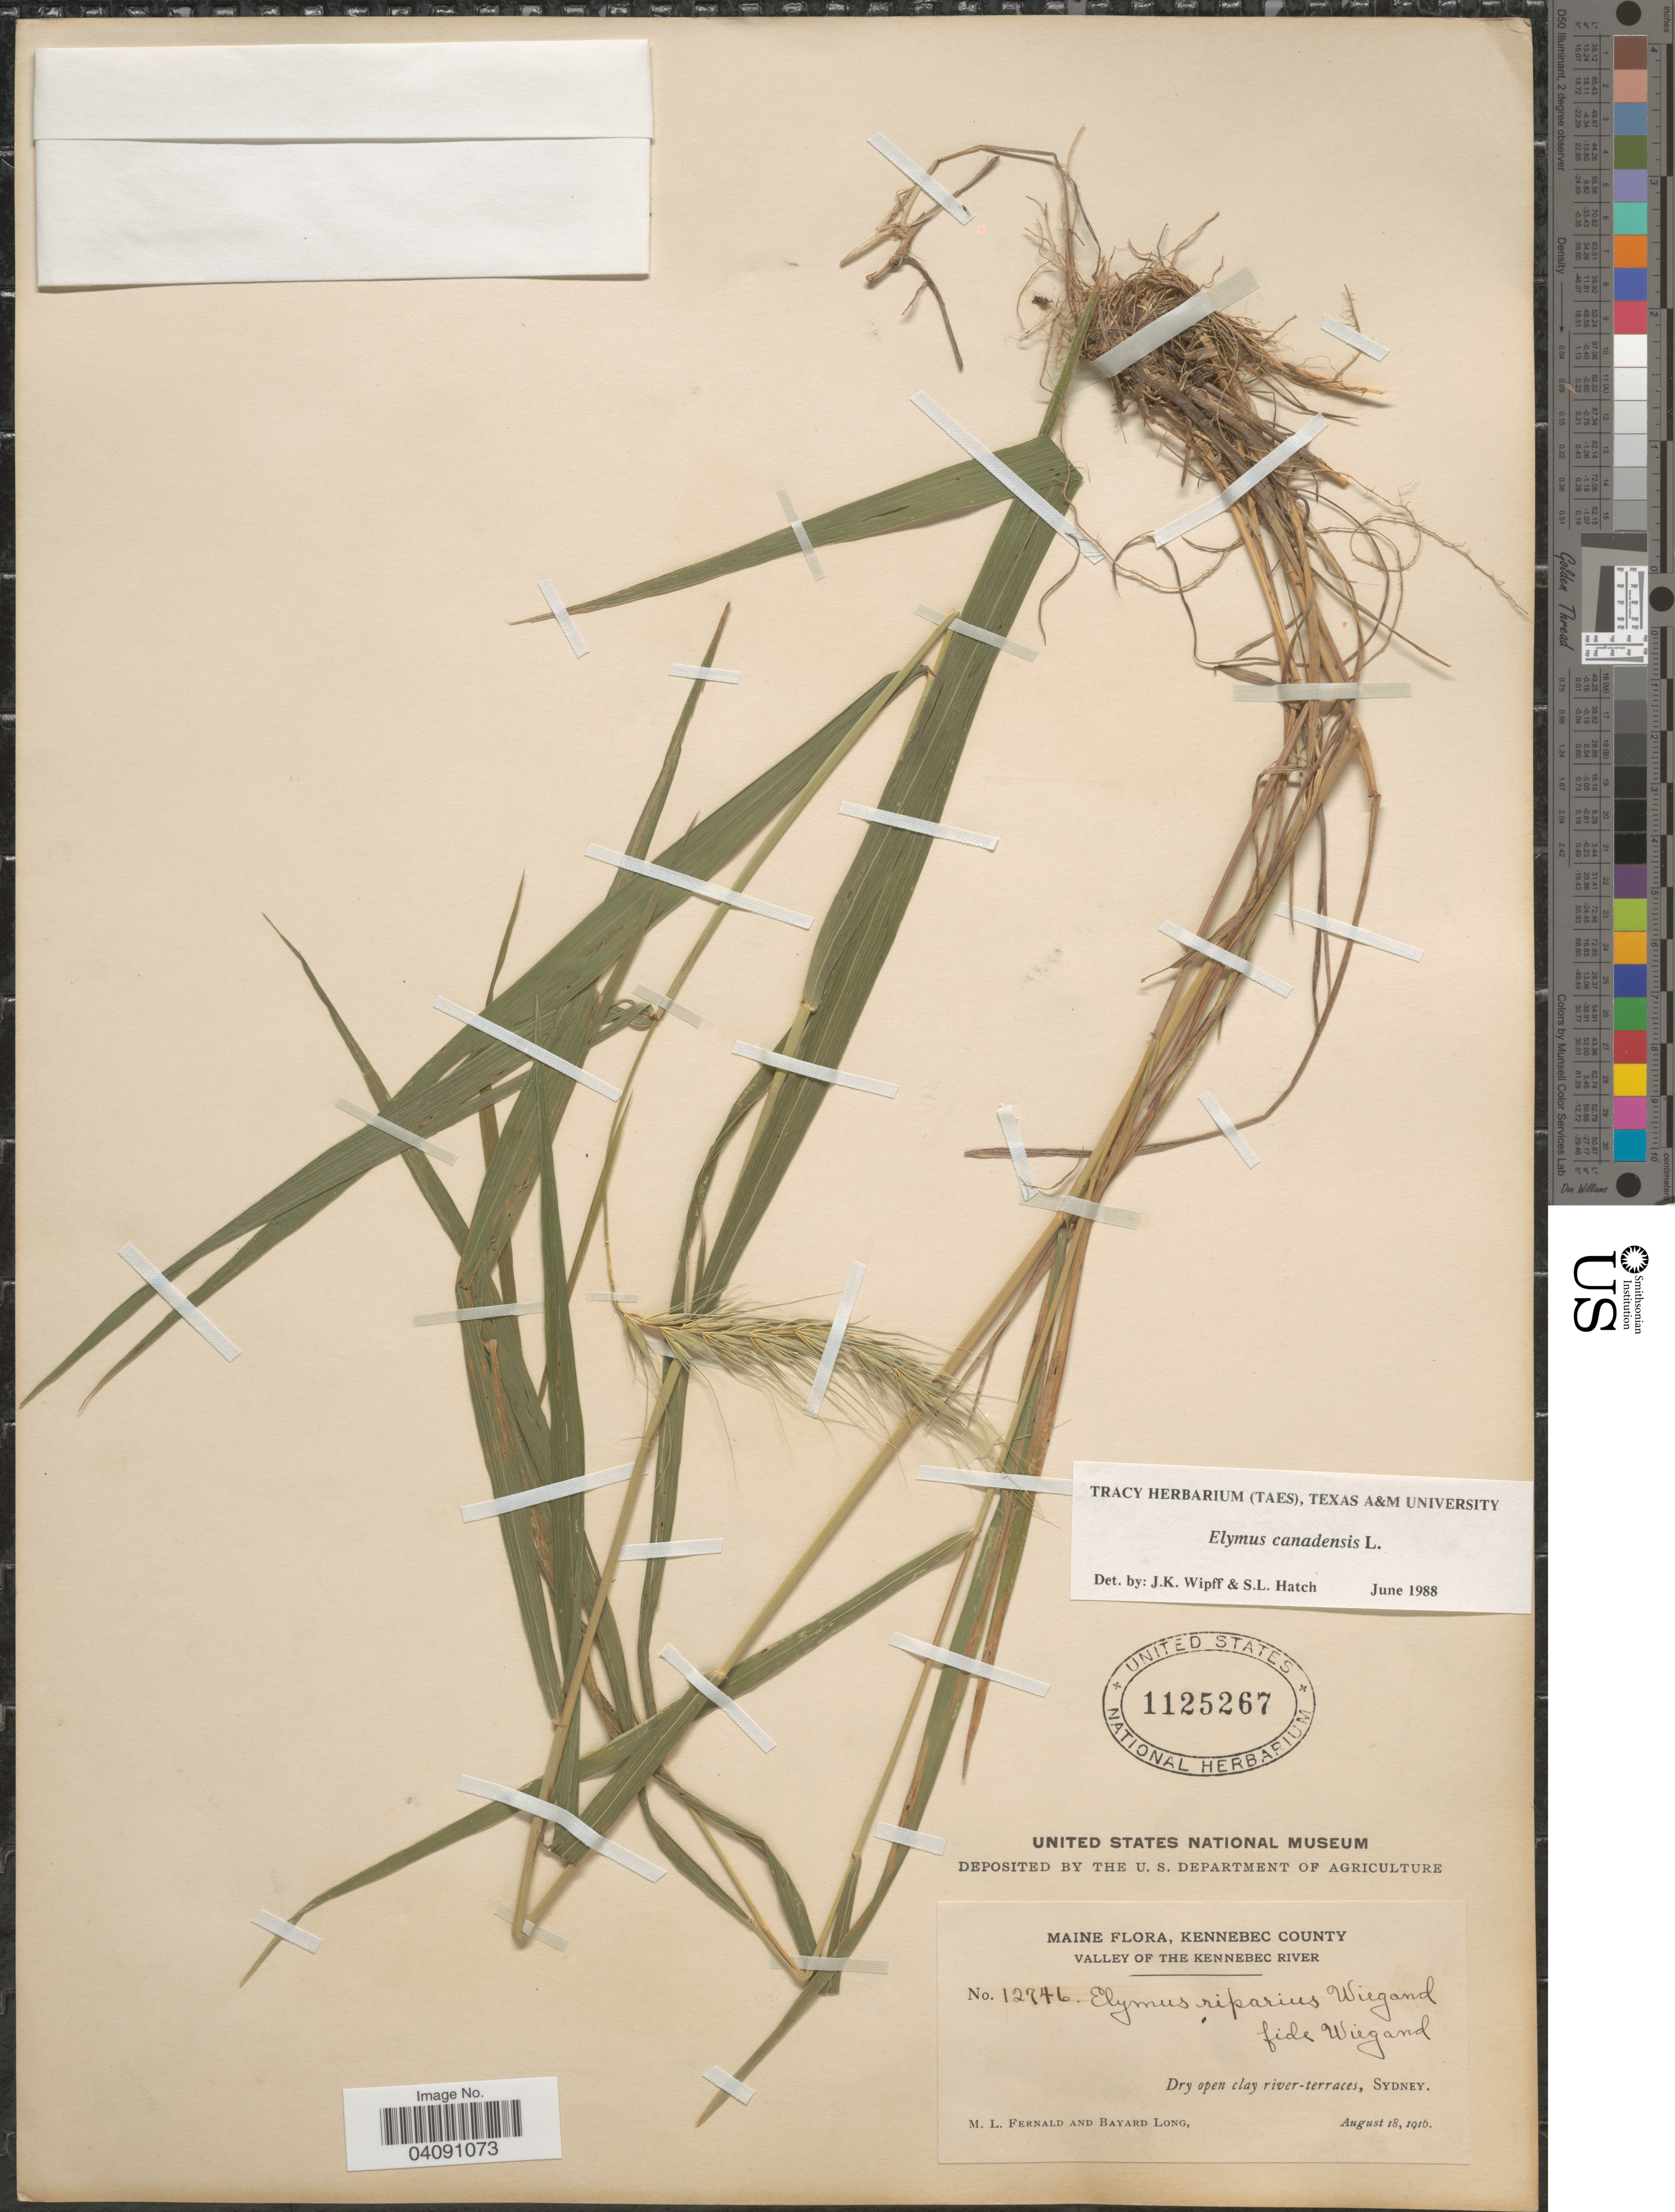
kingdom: Plantae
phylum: Tracheophyta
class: Liliopsida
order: Poales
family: Poaceae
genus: Elymus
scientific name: Elymus canadensis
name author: L.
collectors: M. L. Fernald & B. Long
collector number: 12746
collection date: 1916-08-18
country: United States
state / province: Maine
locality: Kennebec County. Valley of the Kennebec River. Dry open clay river-terraces, Sydney.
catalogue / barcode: US 1125267